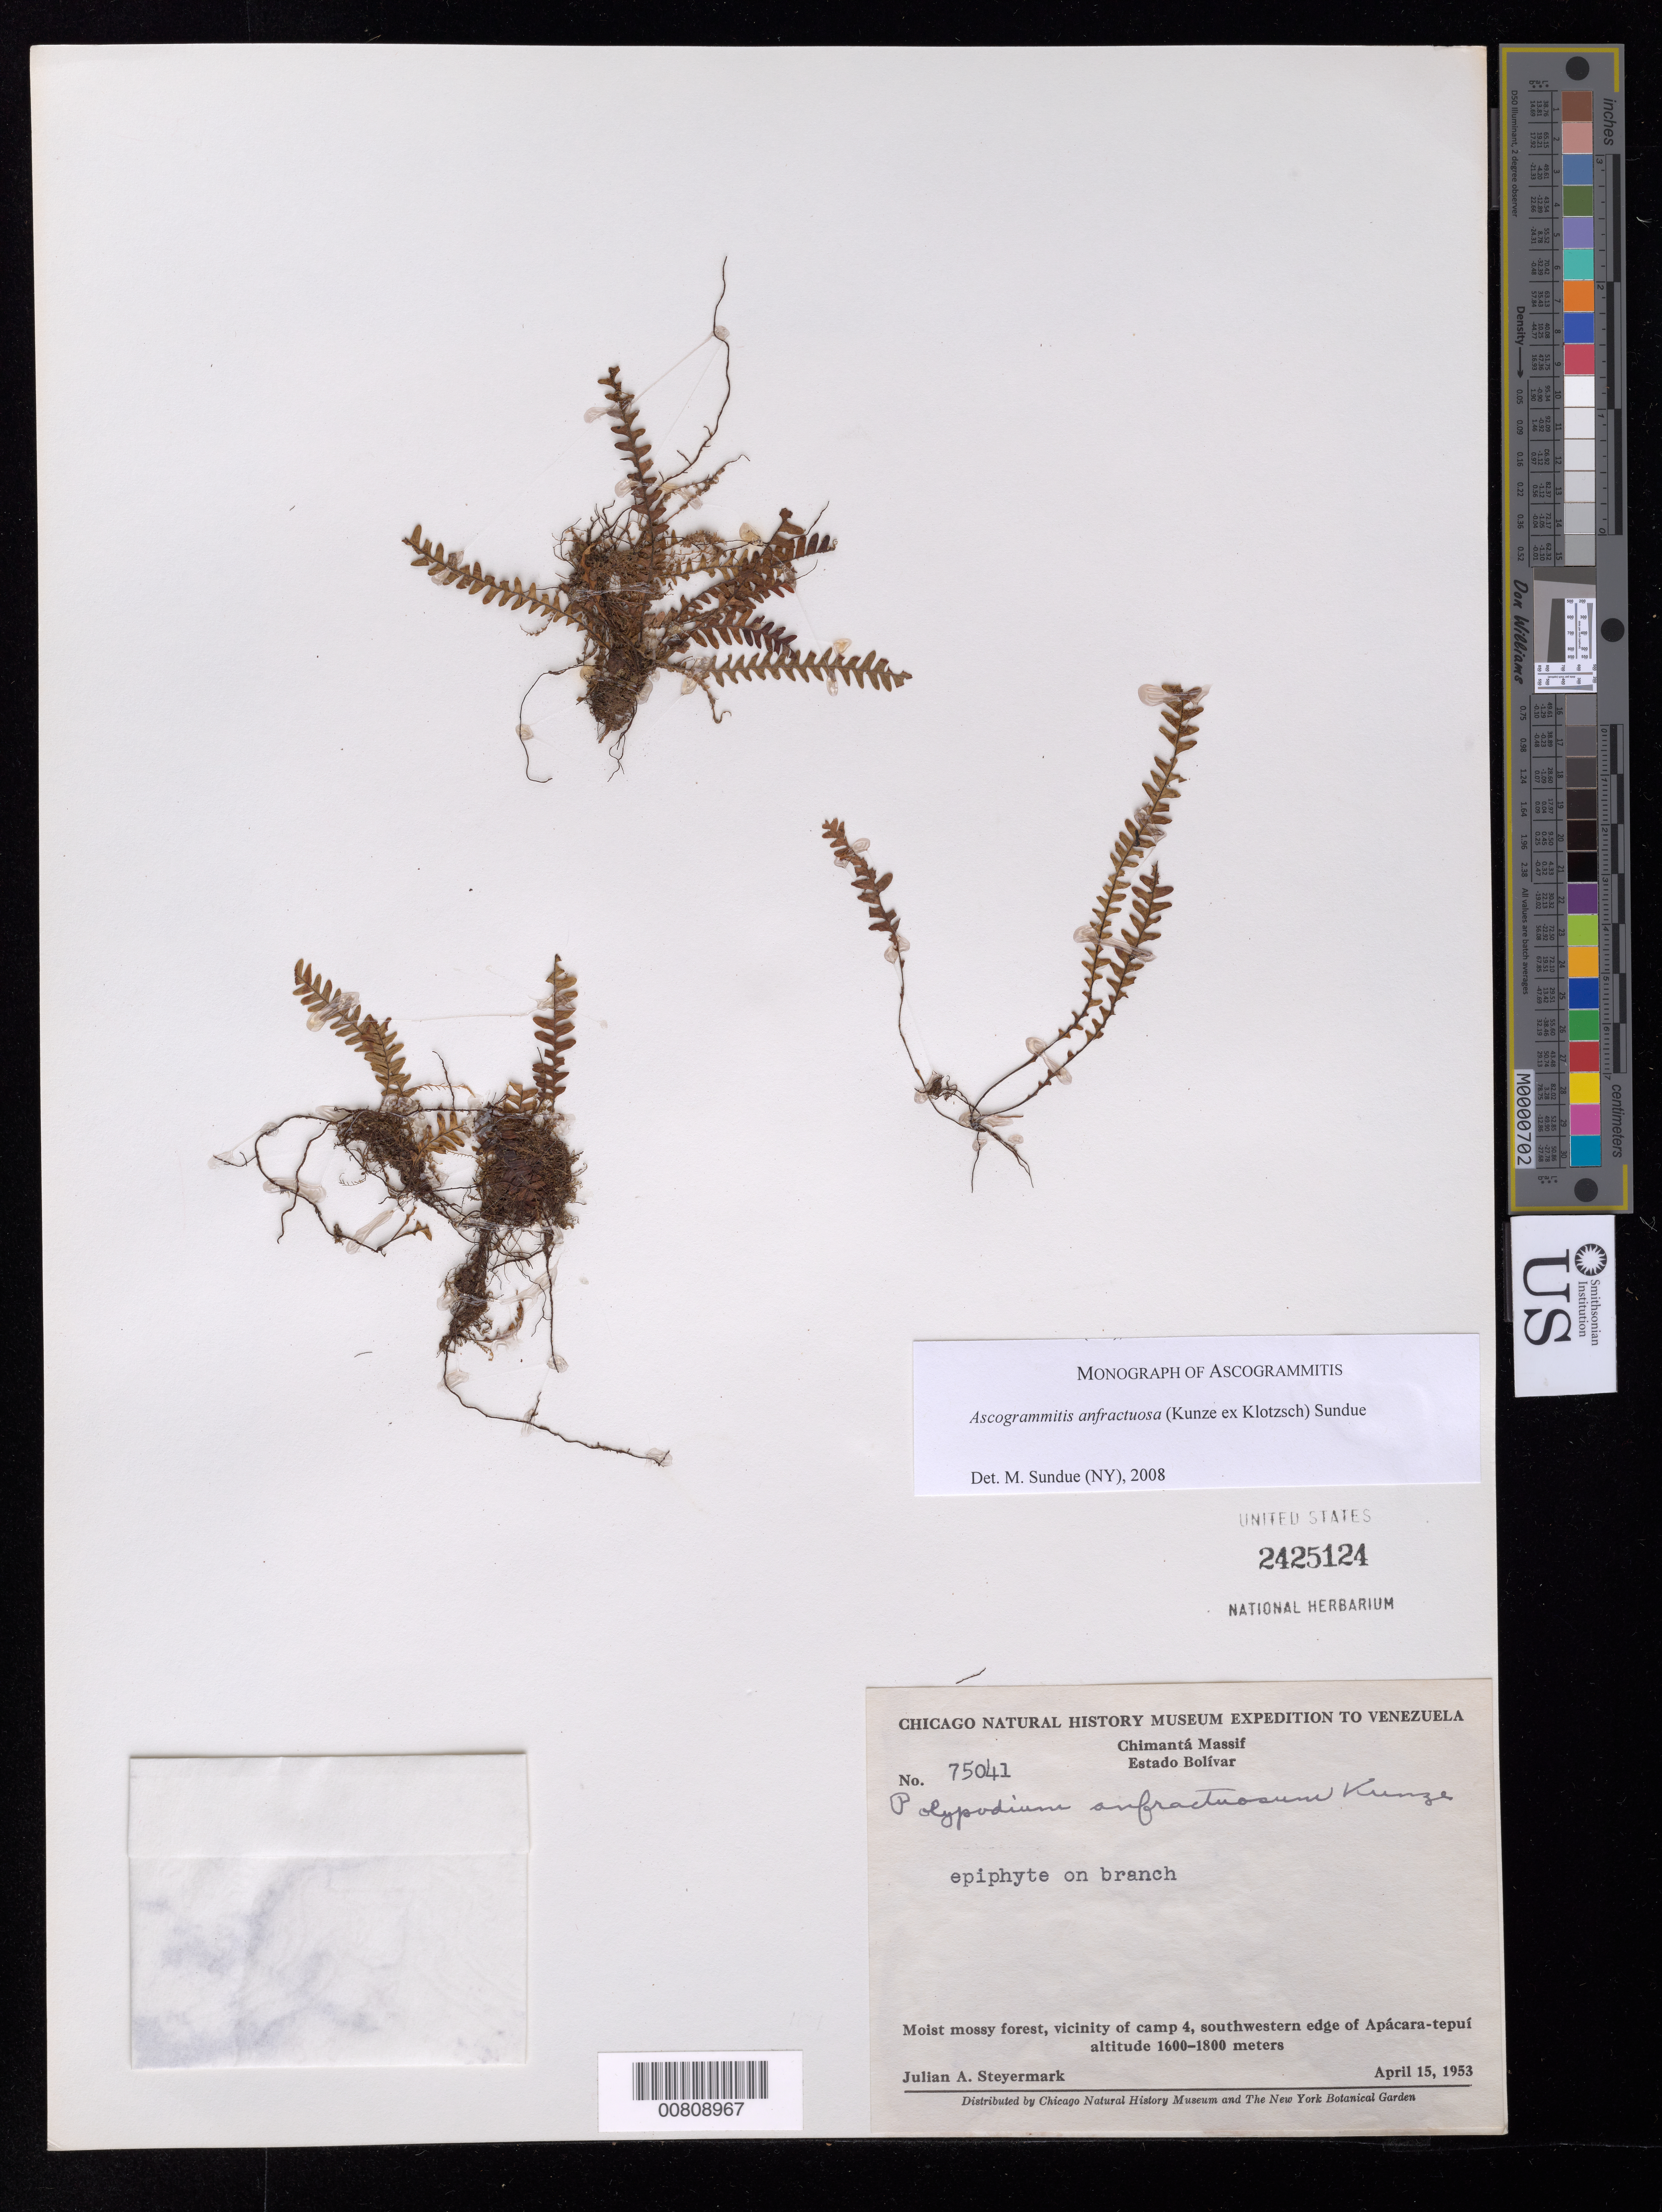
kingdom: Plantae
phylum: Tracheophyta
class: Polypodiopsida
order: Polypodiales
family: Polypodiaceae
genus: Ascogrammitis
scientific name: Ascogrammitis anfractuosa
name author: (Kunze ex Klotzsch) Sundue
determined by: Sundue, Michael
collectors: J. Steyermark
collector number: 75041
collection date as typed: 15-Apr-53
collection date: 1953-04-15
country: Venezuela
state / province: Bolívar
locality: Chimantá Massif, between camp 3 and camp 4, SW part of Apácara-tepuí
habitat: Moist mossy forest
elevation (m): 1600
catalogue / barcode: US 2425124